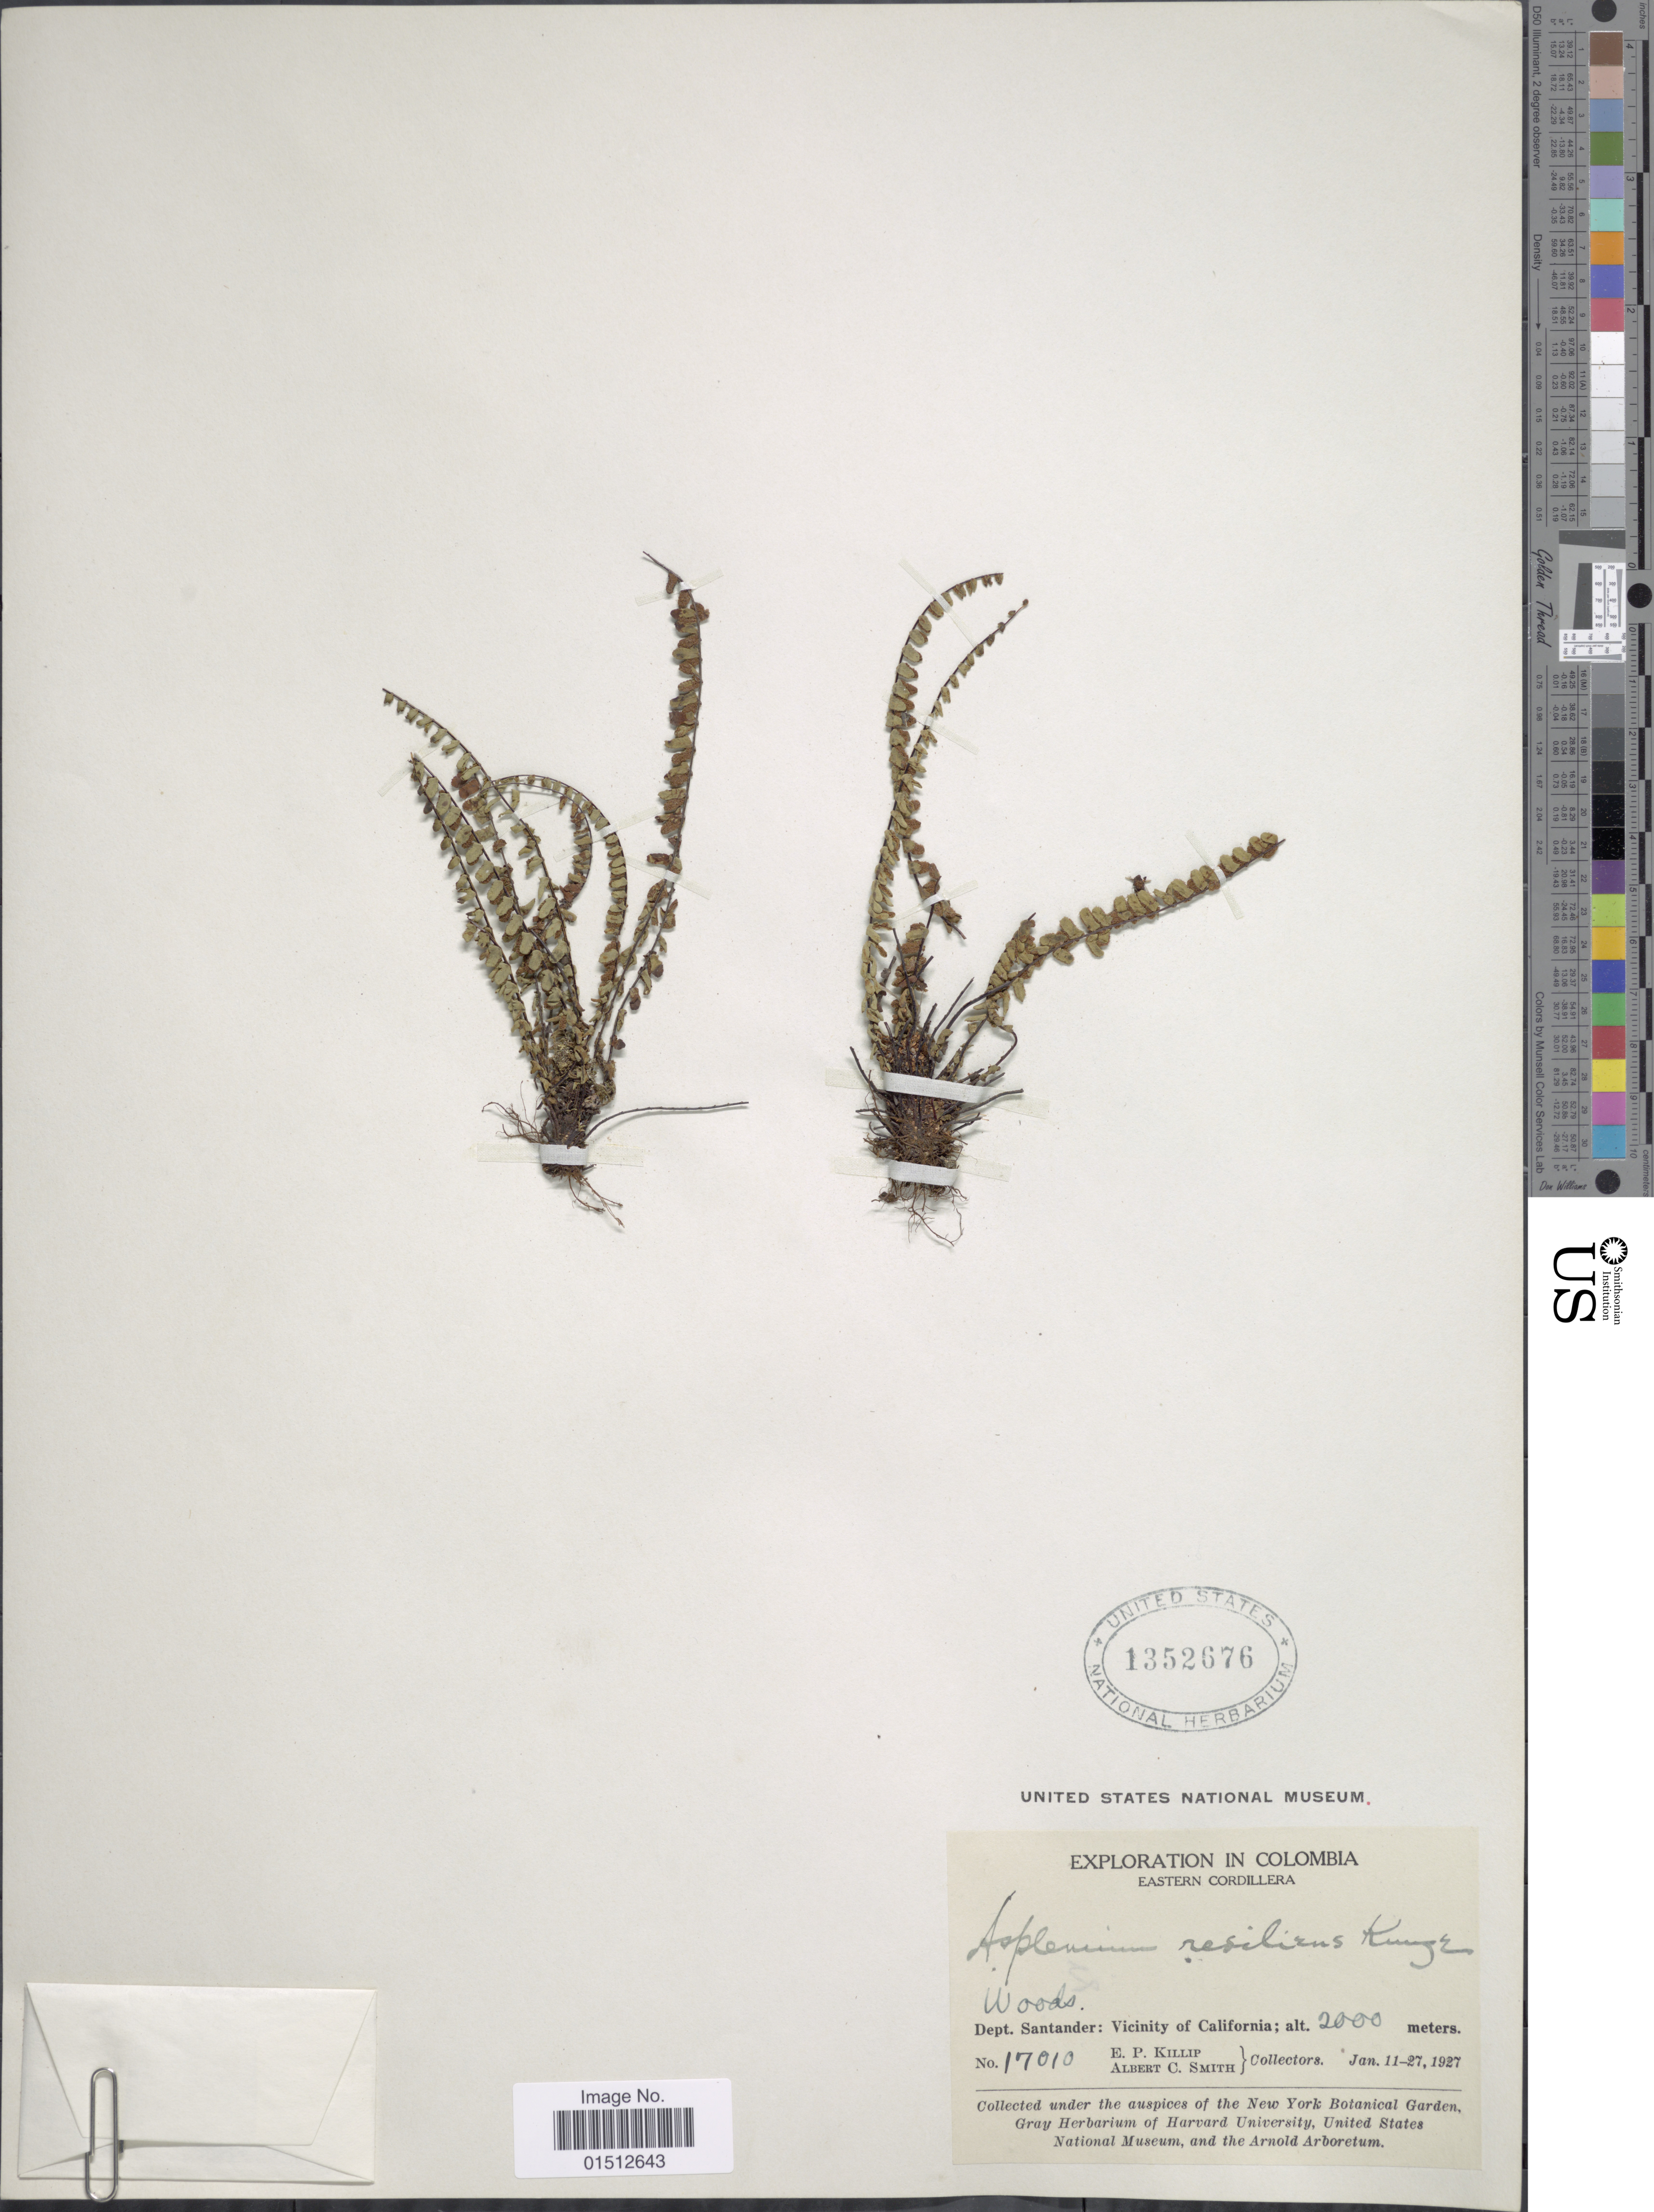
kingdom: Plantae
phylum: Tracheophyta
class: Polypodiopsida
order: Polypodiales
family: Aspleniaceae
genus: Asplenium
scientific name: Asplenium resiliens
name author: Kunze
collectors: E. P. Killip & A. C. Smith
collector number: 17010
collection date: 1927-01-11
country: Colombia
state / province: Santander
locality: Colombia, Eastern Cordillera. Dept. Santander: Vicinity of California.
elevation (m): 2000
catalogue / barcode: US 1352676